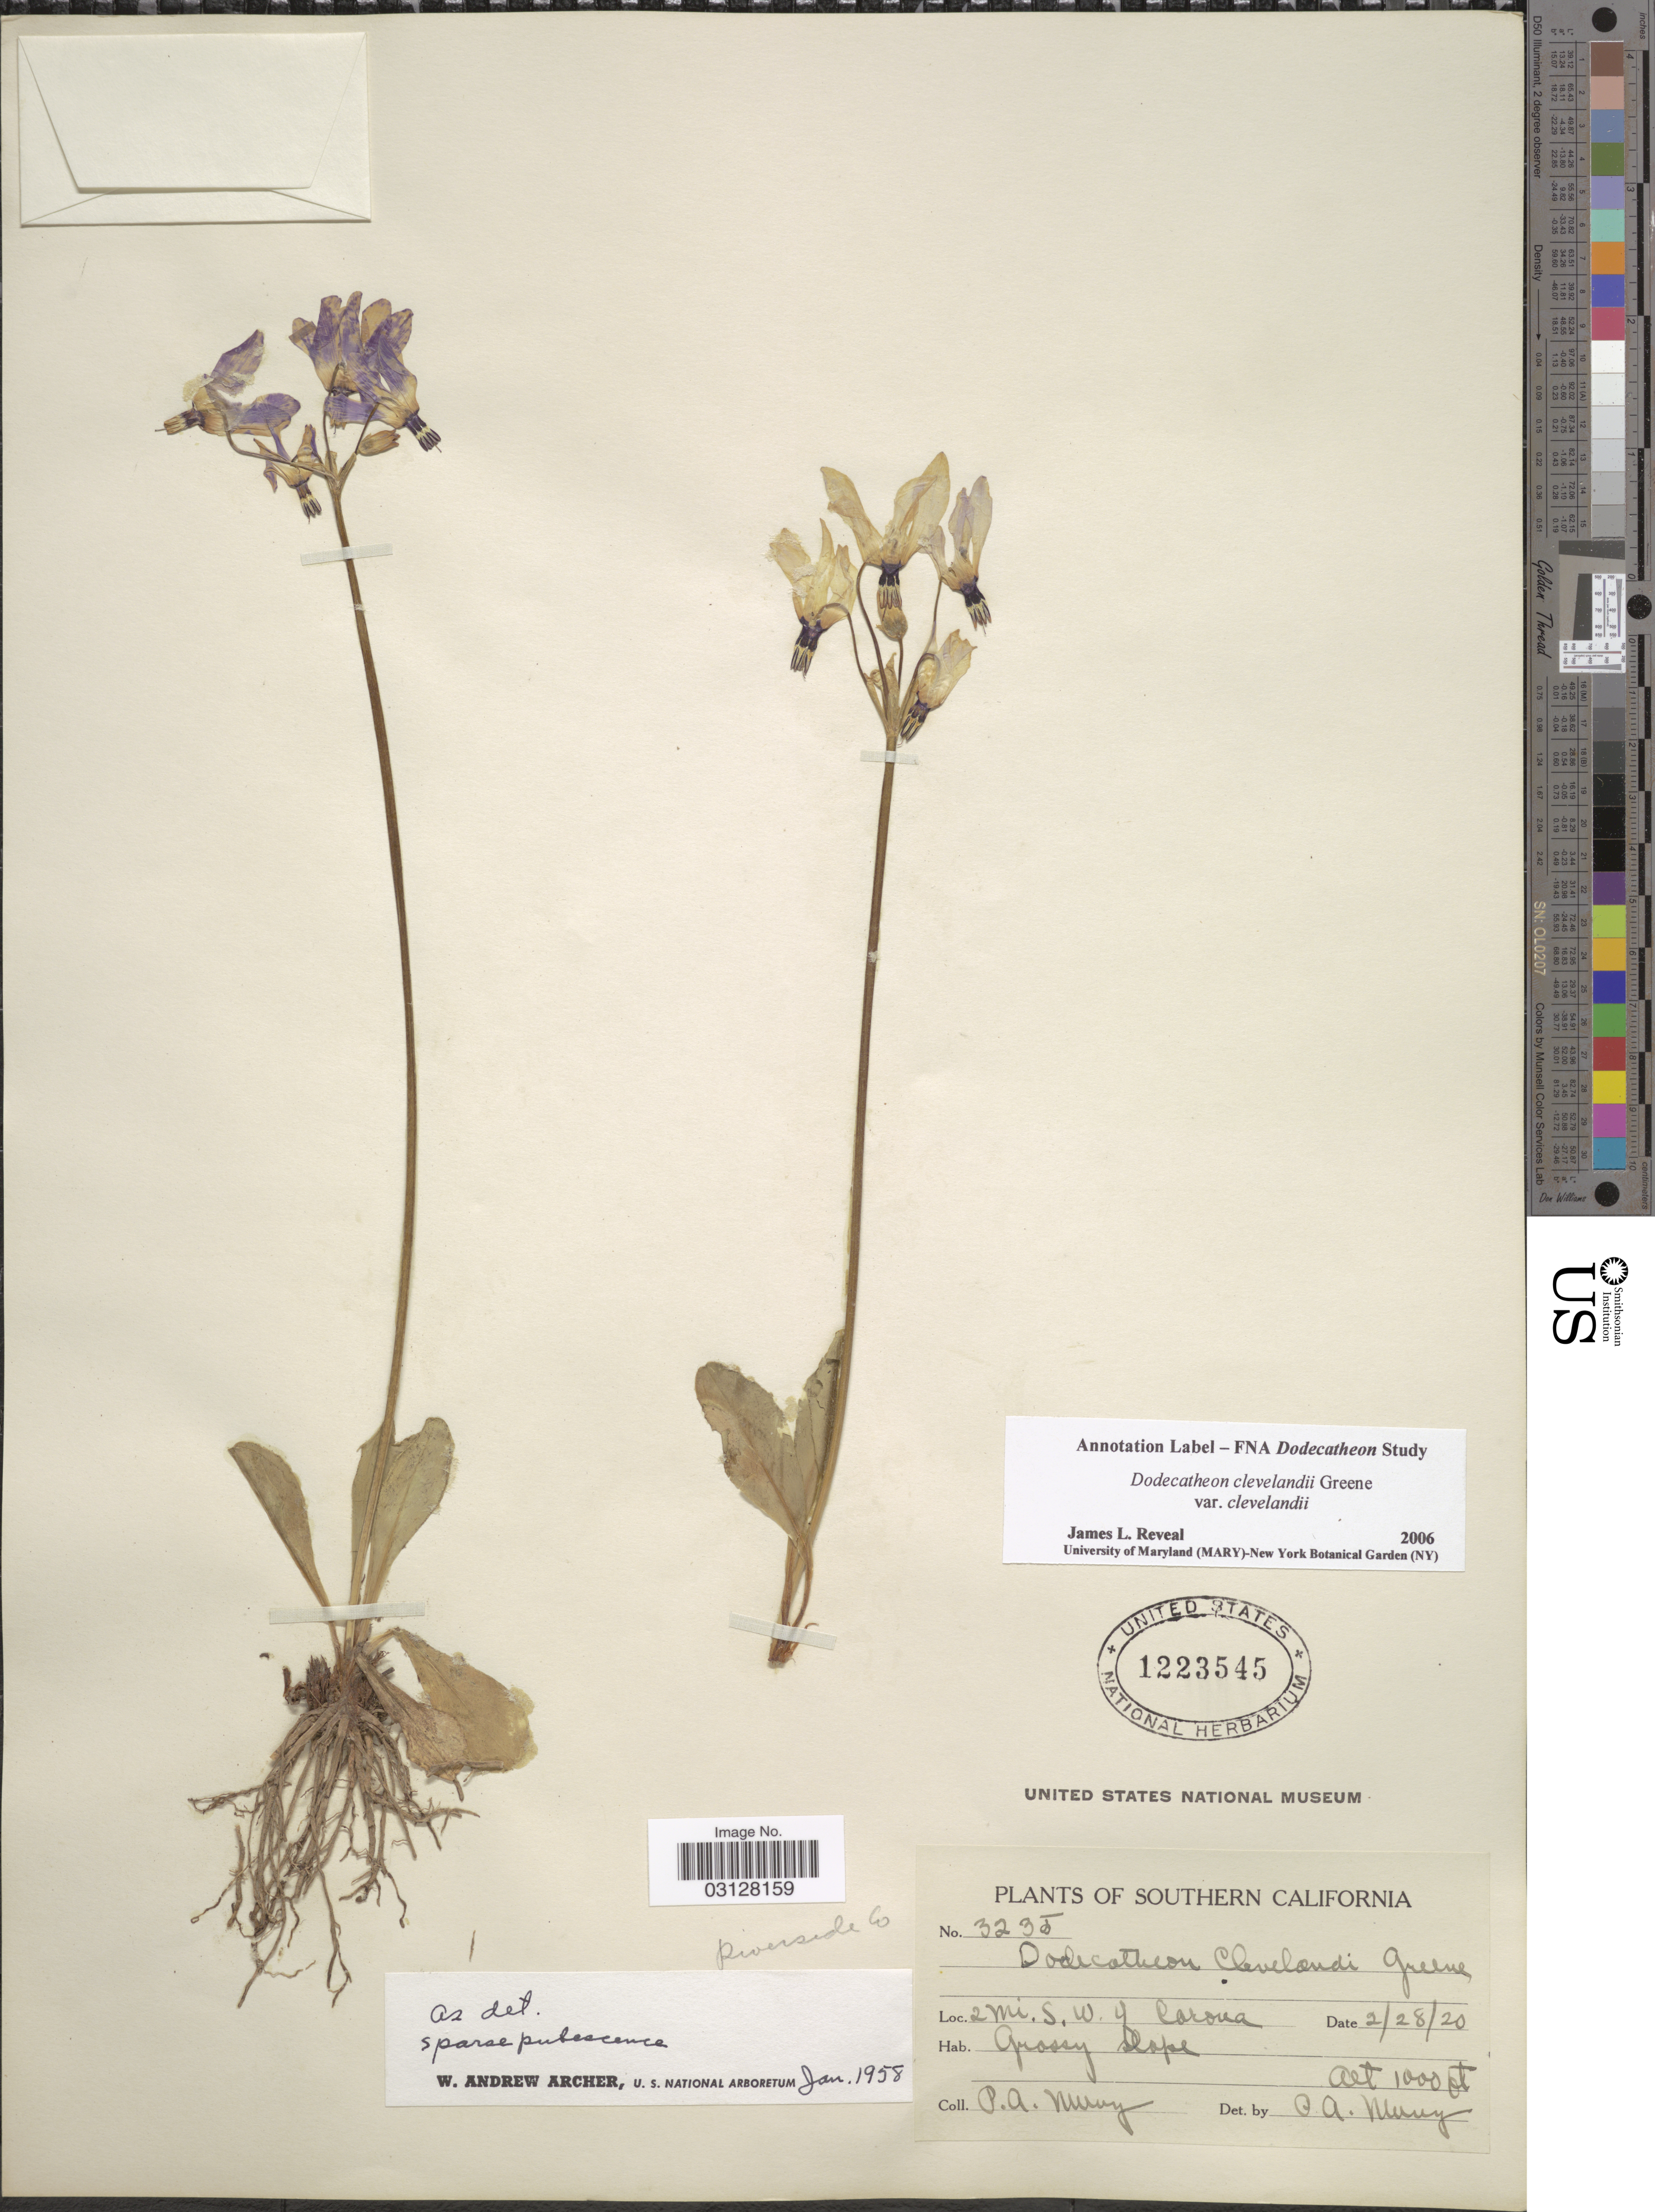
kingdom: Plantae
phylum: Tracheophyta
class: Magnoliopsida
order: Ericales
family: Primulaceae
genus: Dodecatheon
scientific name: Dodecatheon clevelandii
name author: Greene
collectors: P. Murry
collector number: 3235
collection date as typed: Transcribed d/m/y: 28/2/20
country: United States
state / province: California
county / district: Riverside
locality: Southern California. 2 mi. S.W. of Corona. Riverside Co.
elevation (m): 305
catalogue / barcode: US 1223545